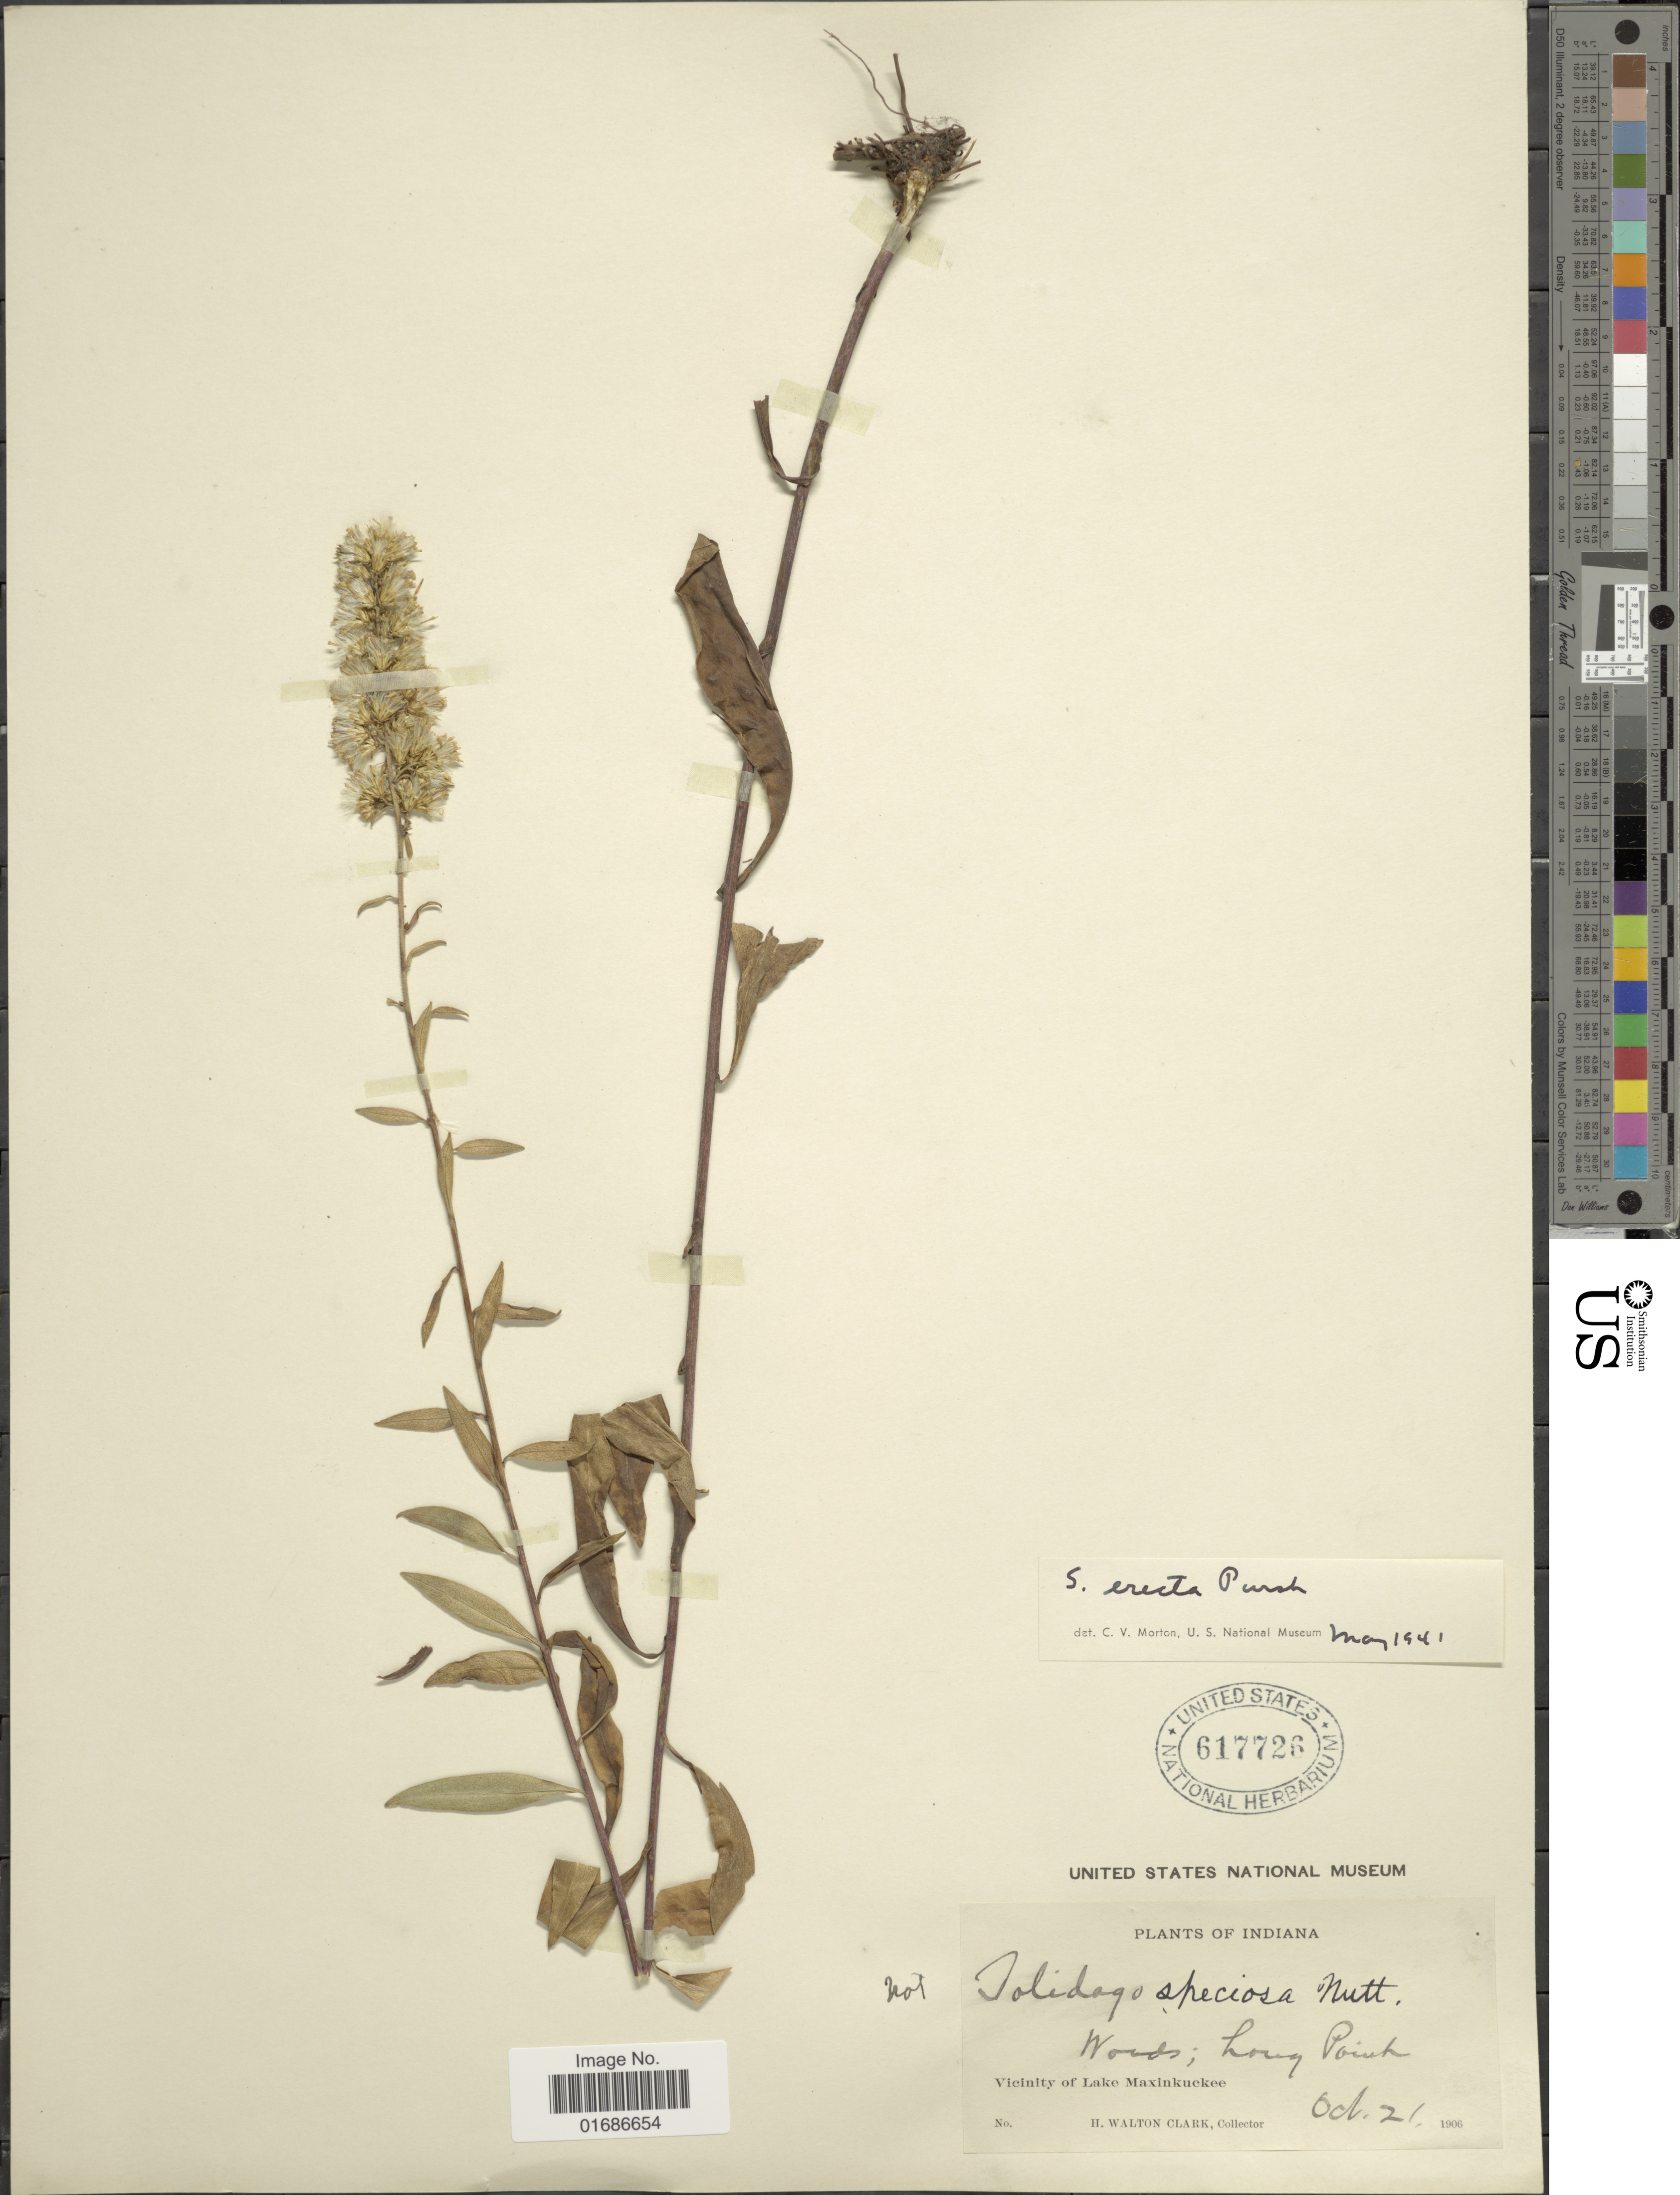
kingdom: Plantae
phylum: Tracheophyta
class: Magnoliopsida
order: Asterales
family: Asteraceae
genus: Solidago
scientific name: Solidago erecta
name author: Pursh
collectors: H. W. Clark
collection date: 1910-10-21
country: United States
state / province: Indiana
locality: Woods; Long Point, Vicinity of Lake Maxinkuckee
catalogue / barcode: US 617726